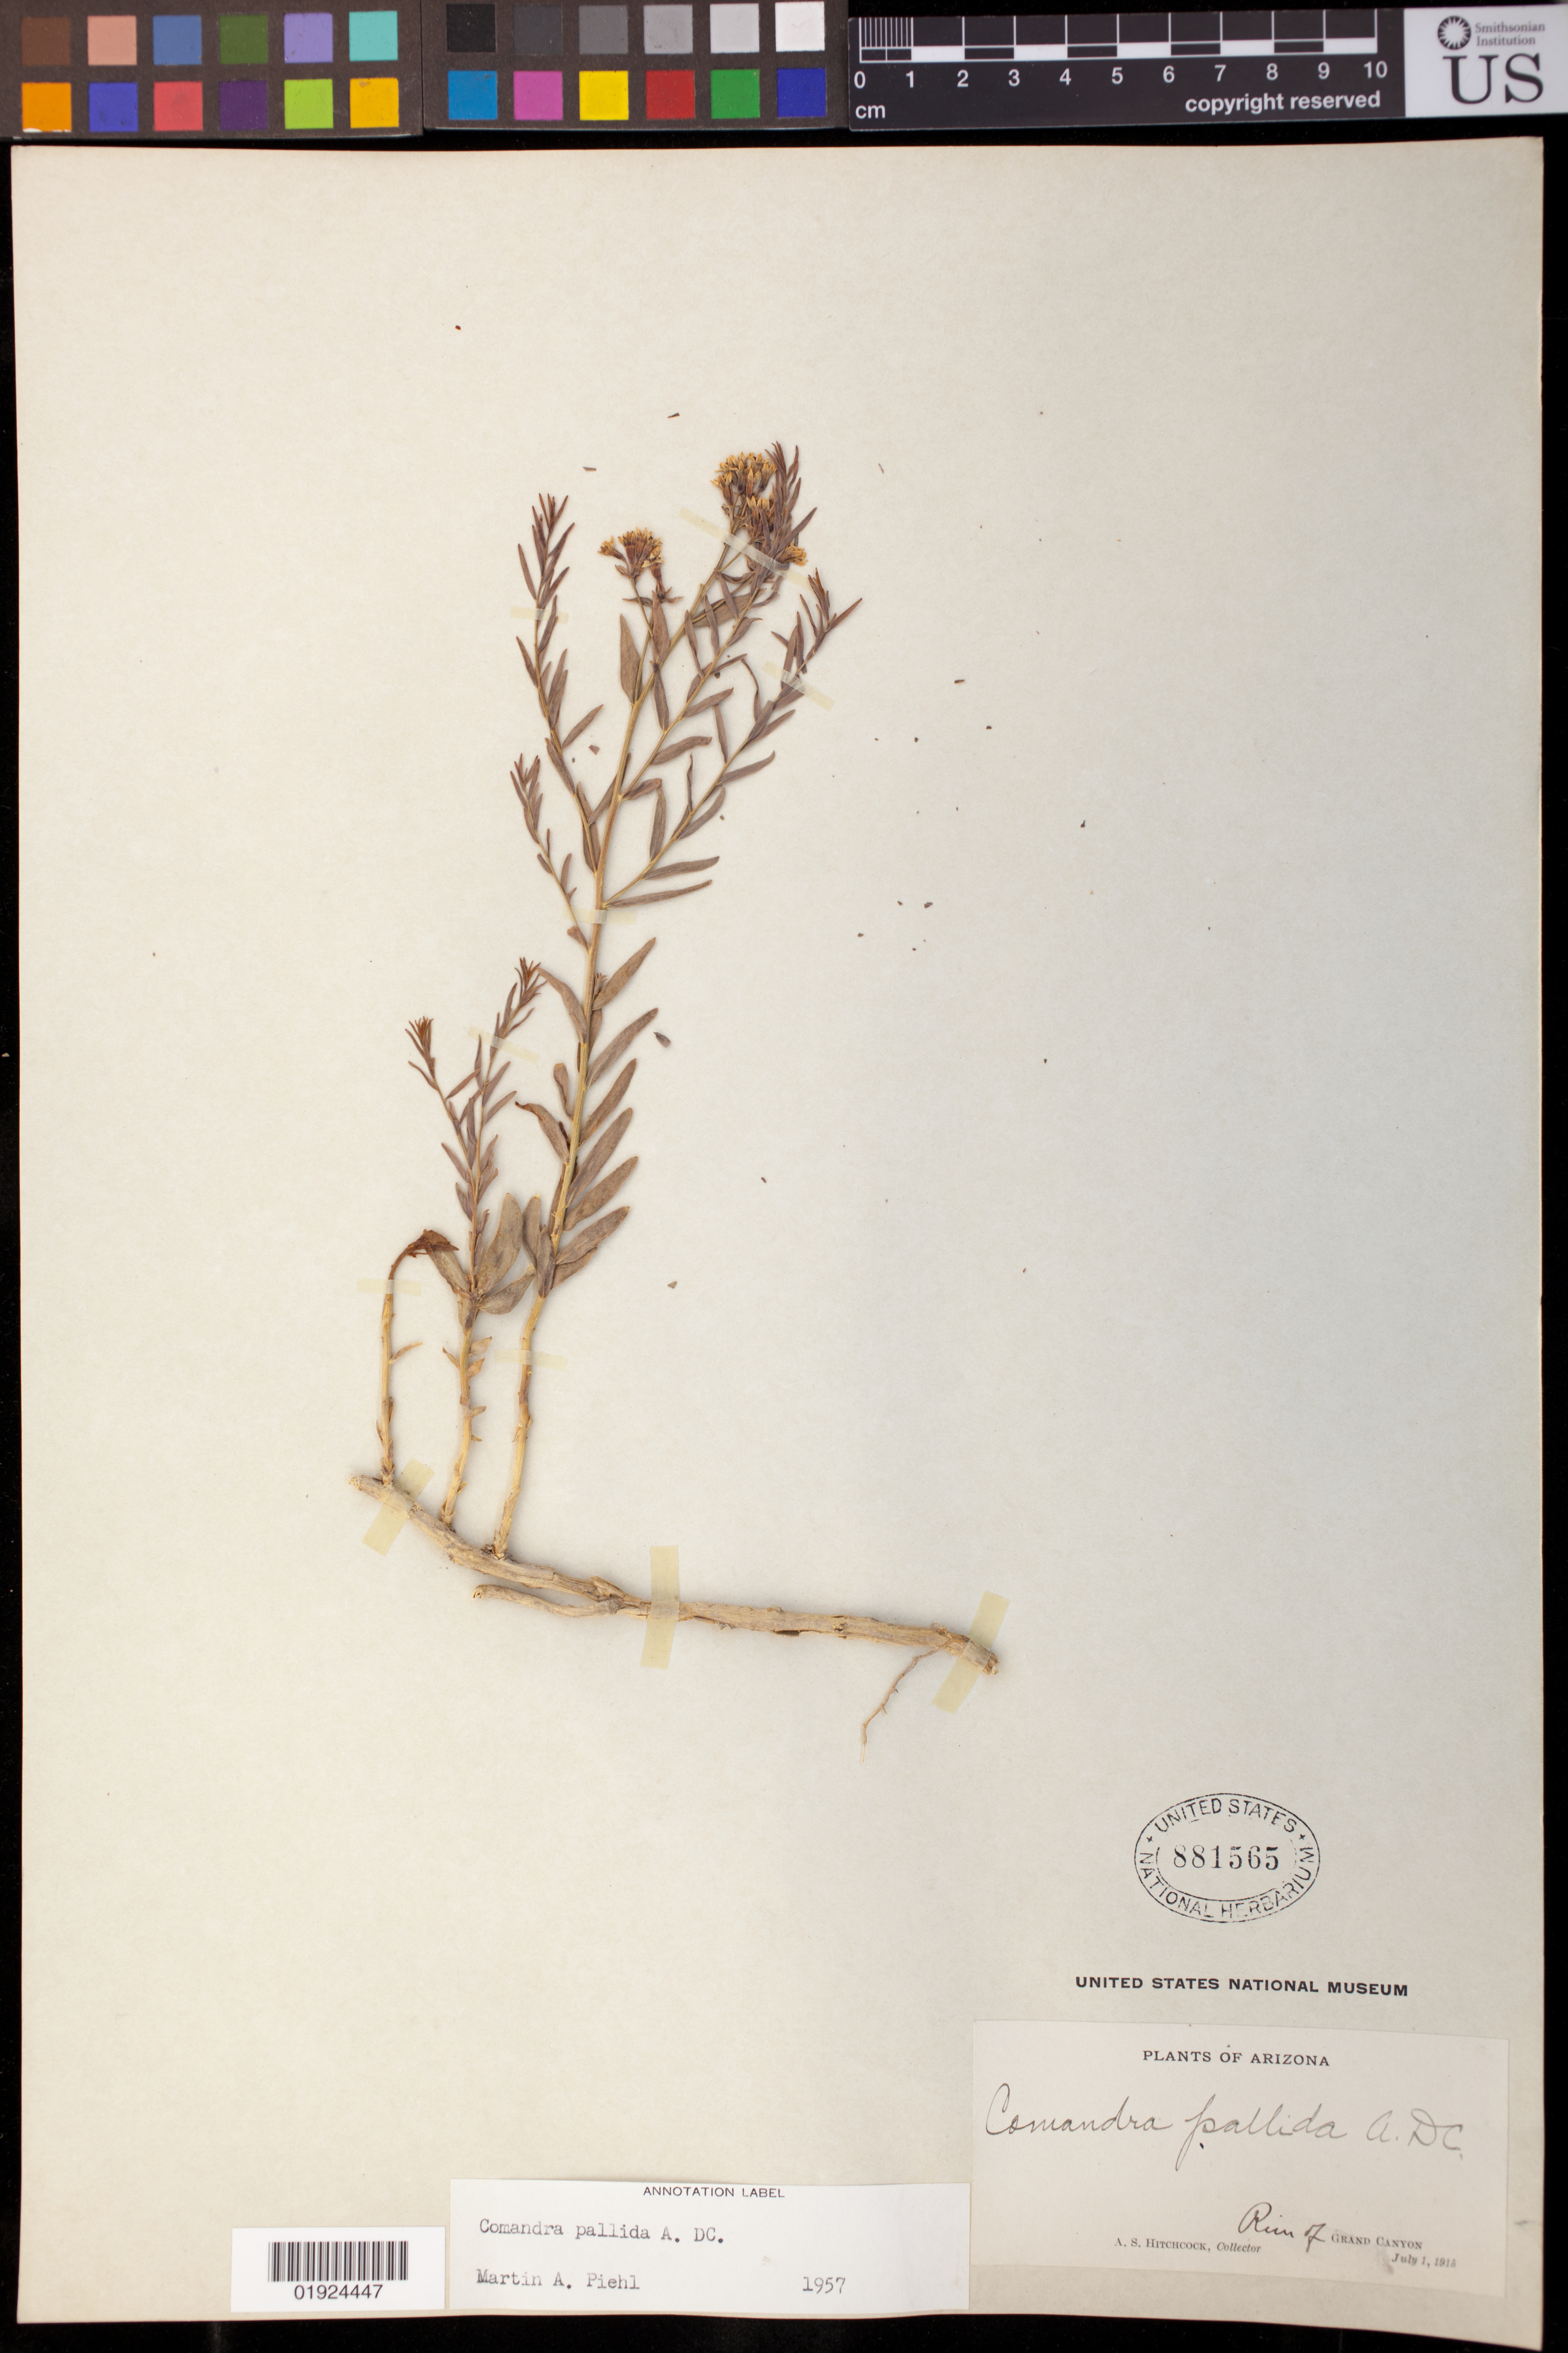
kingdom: Plantae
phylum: Tracheophyta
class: Magnoliopsida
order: Santalales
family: Comandraceae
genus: Comandra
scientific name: Comandra pallida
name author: A. DC.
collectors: A. S. Hitchcock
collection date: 1915-07-01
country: United States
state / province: Arizona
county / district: Coconino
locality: Rim of Grand Canyon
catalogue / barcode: US 881565